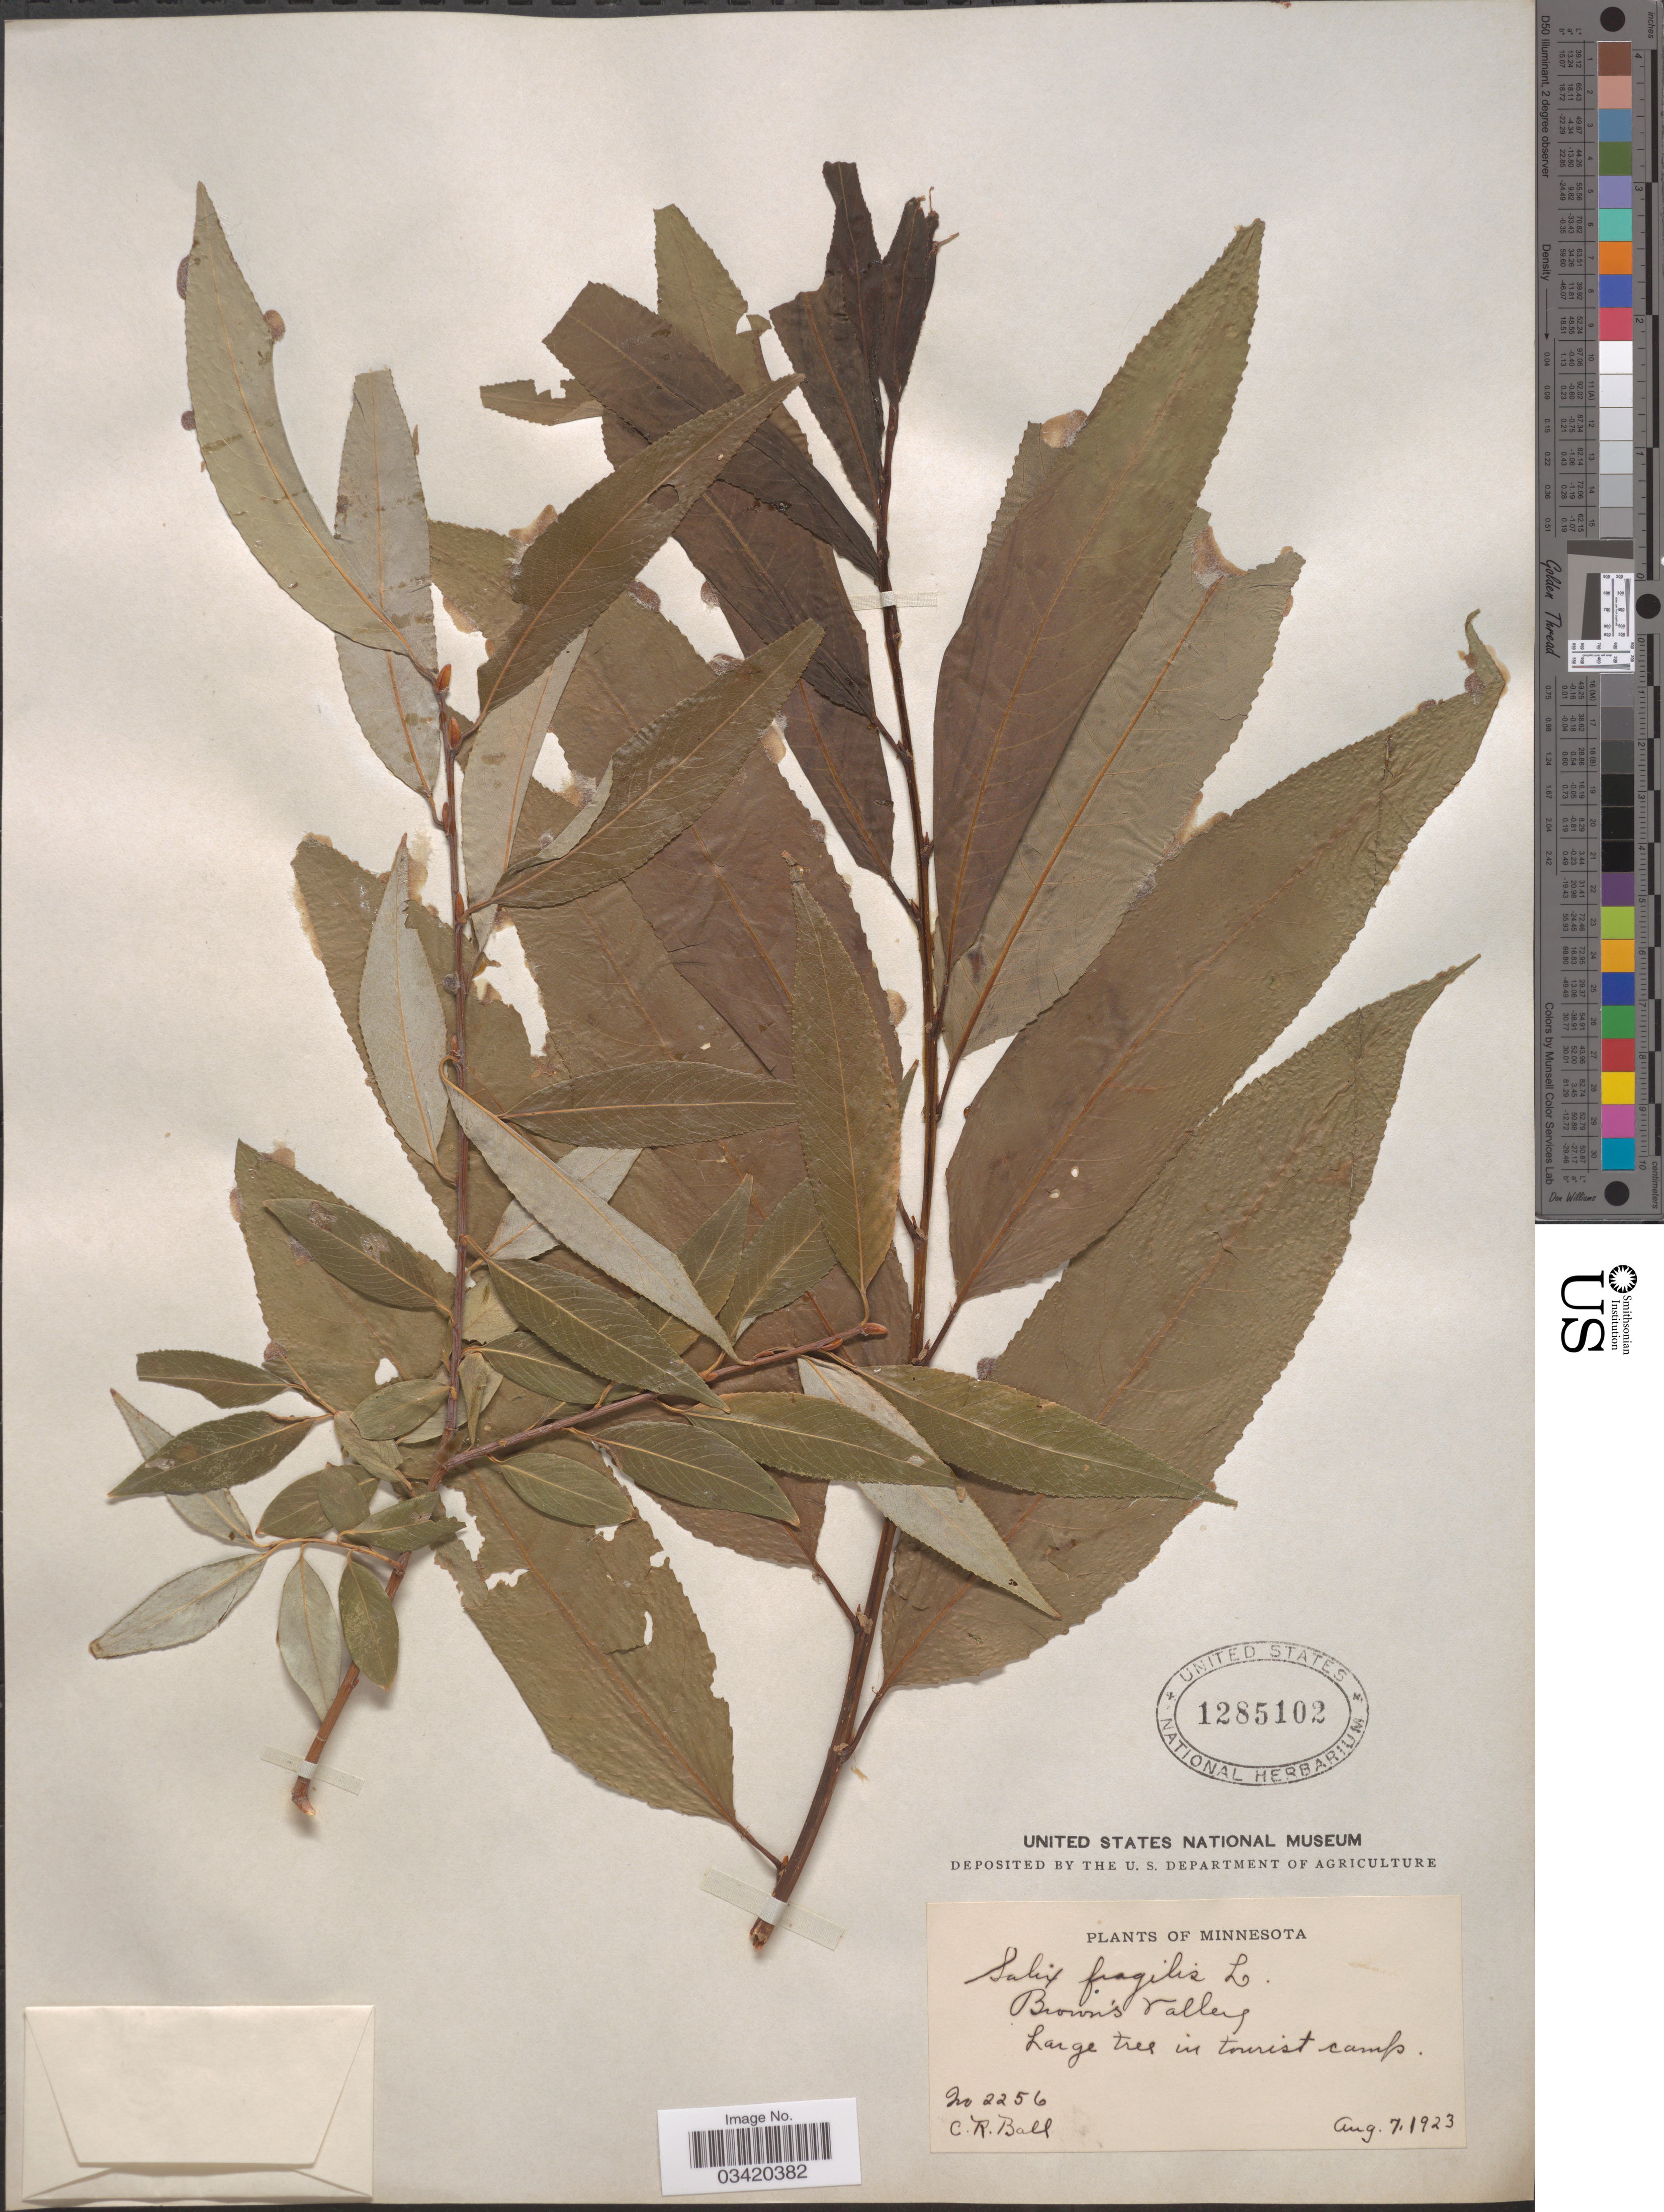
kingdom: Plantae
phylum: Tracheophyta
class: Magnoliopsida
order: Malpighiales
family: Salicaceae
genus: Salix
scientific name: Salix fragilis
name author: L.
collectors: C. R. Ball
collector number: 2256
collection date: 1923-08-07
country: United States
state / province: Minnesota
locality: Brown's Valley. Tourist camp.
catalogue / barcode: US 1285102